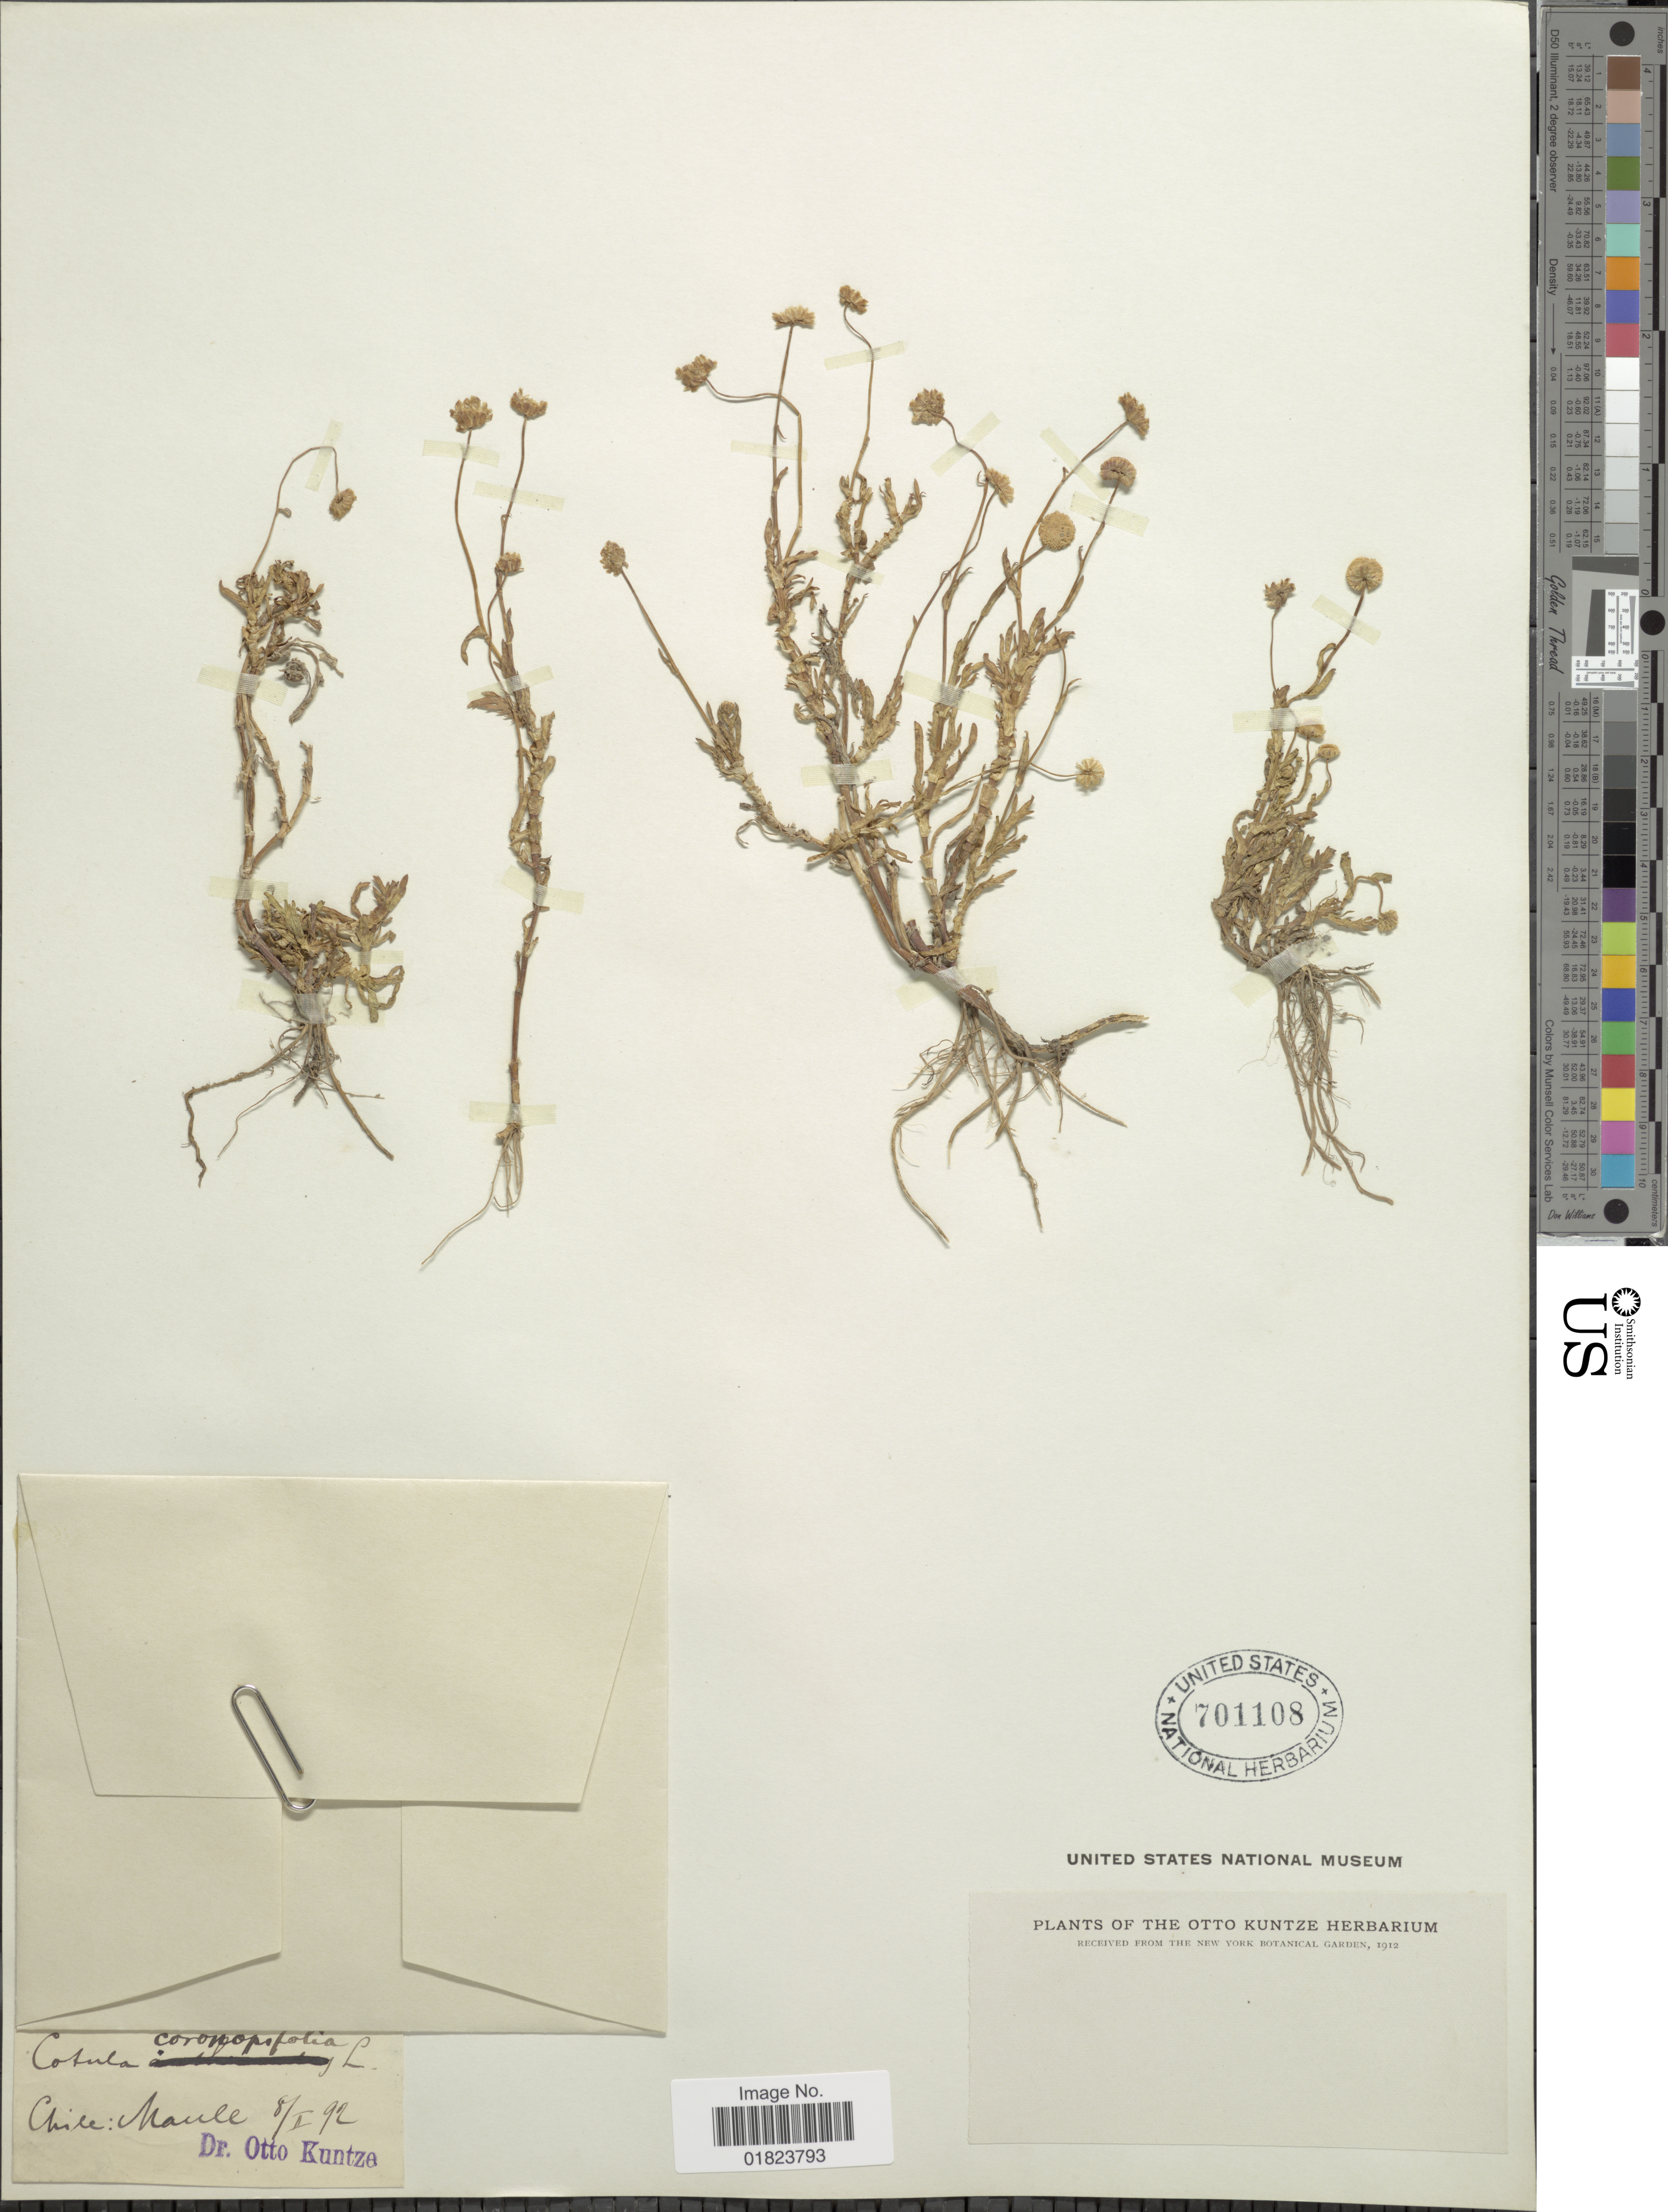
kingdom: Plantae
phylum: Tracheophyta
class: Magnoliopsida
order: Asterales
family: Asteraceae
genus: Cotula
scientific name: Cotula coronopifolia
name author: L.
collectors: C.E.O. Kuntze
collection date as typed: Transcribed d/m/y: 8/2/92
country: Chile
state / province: Maule (VII)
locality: Maule.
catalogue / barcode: US 701108